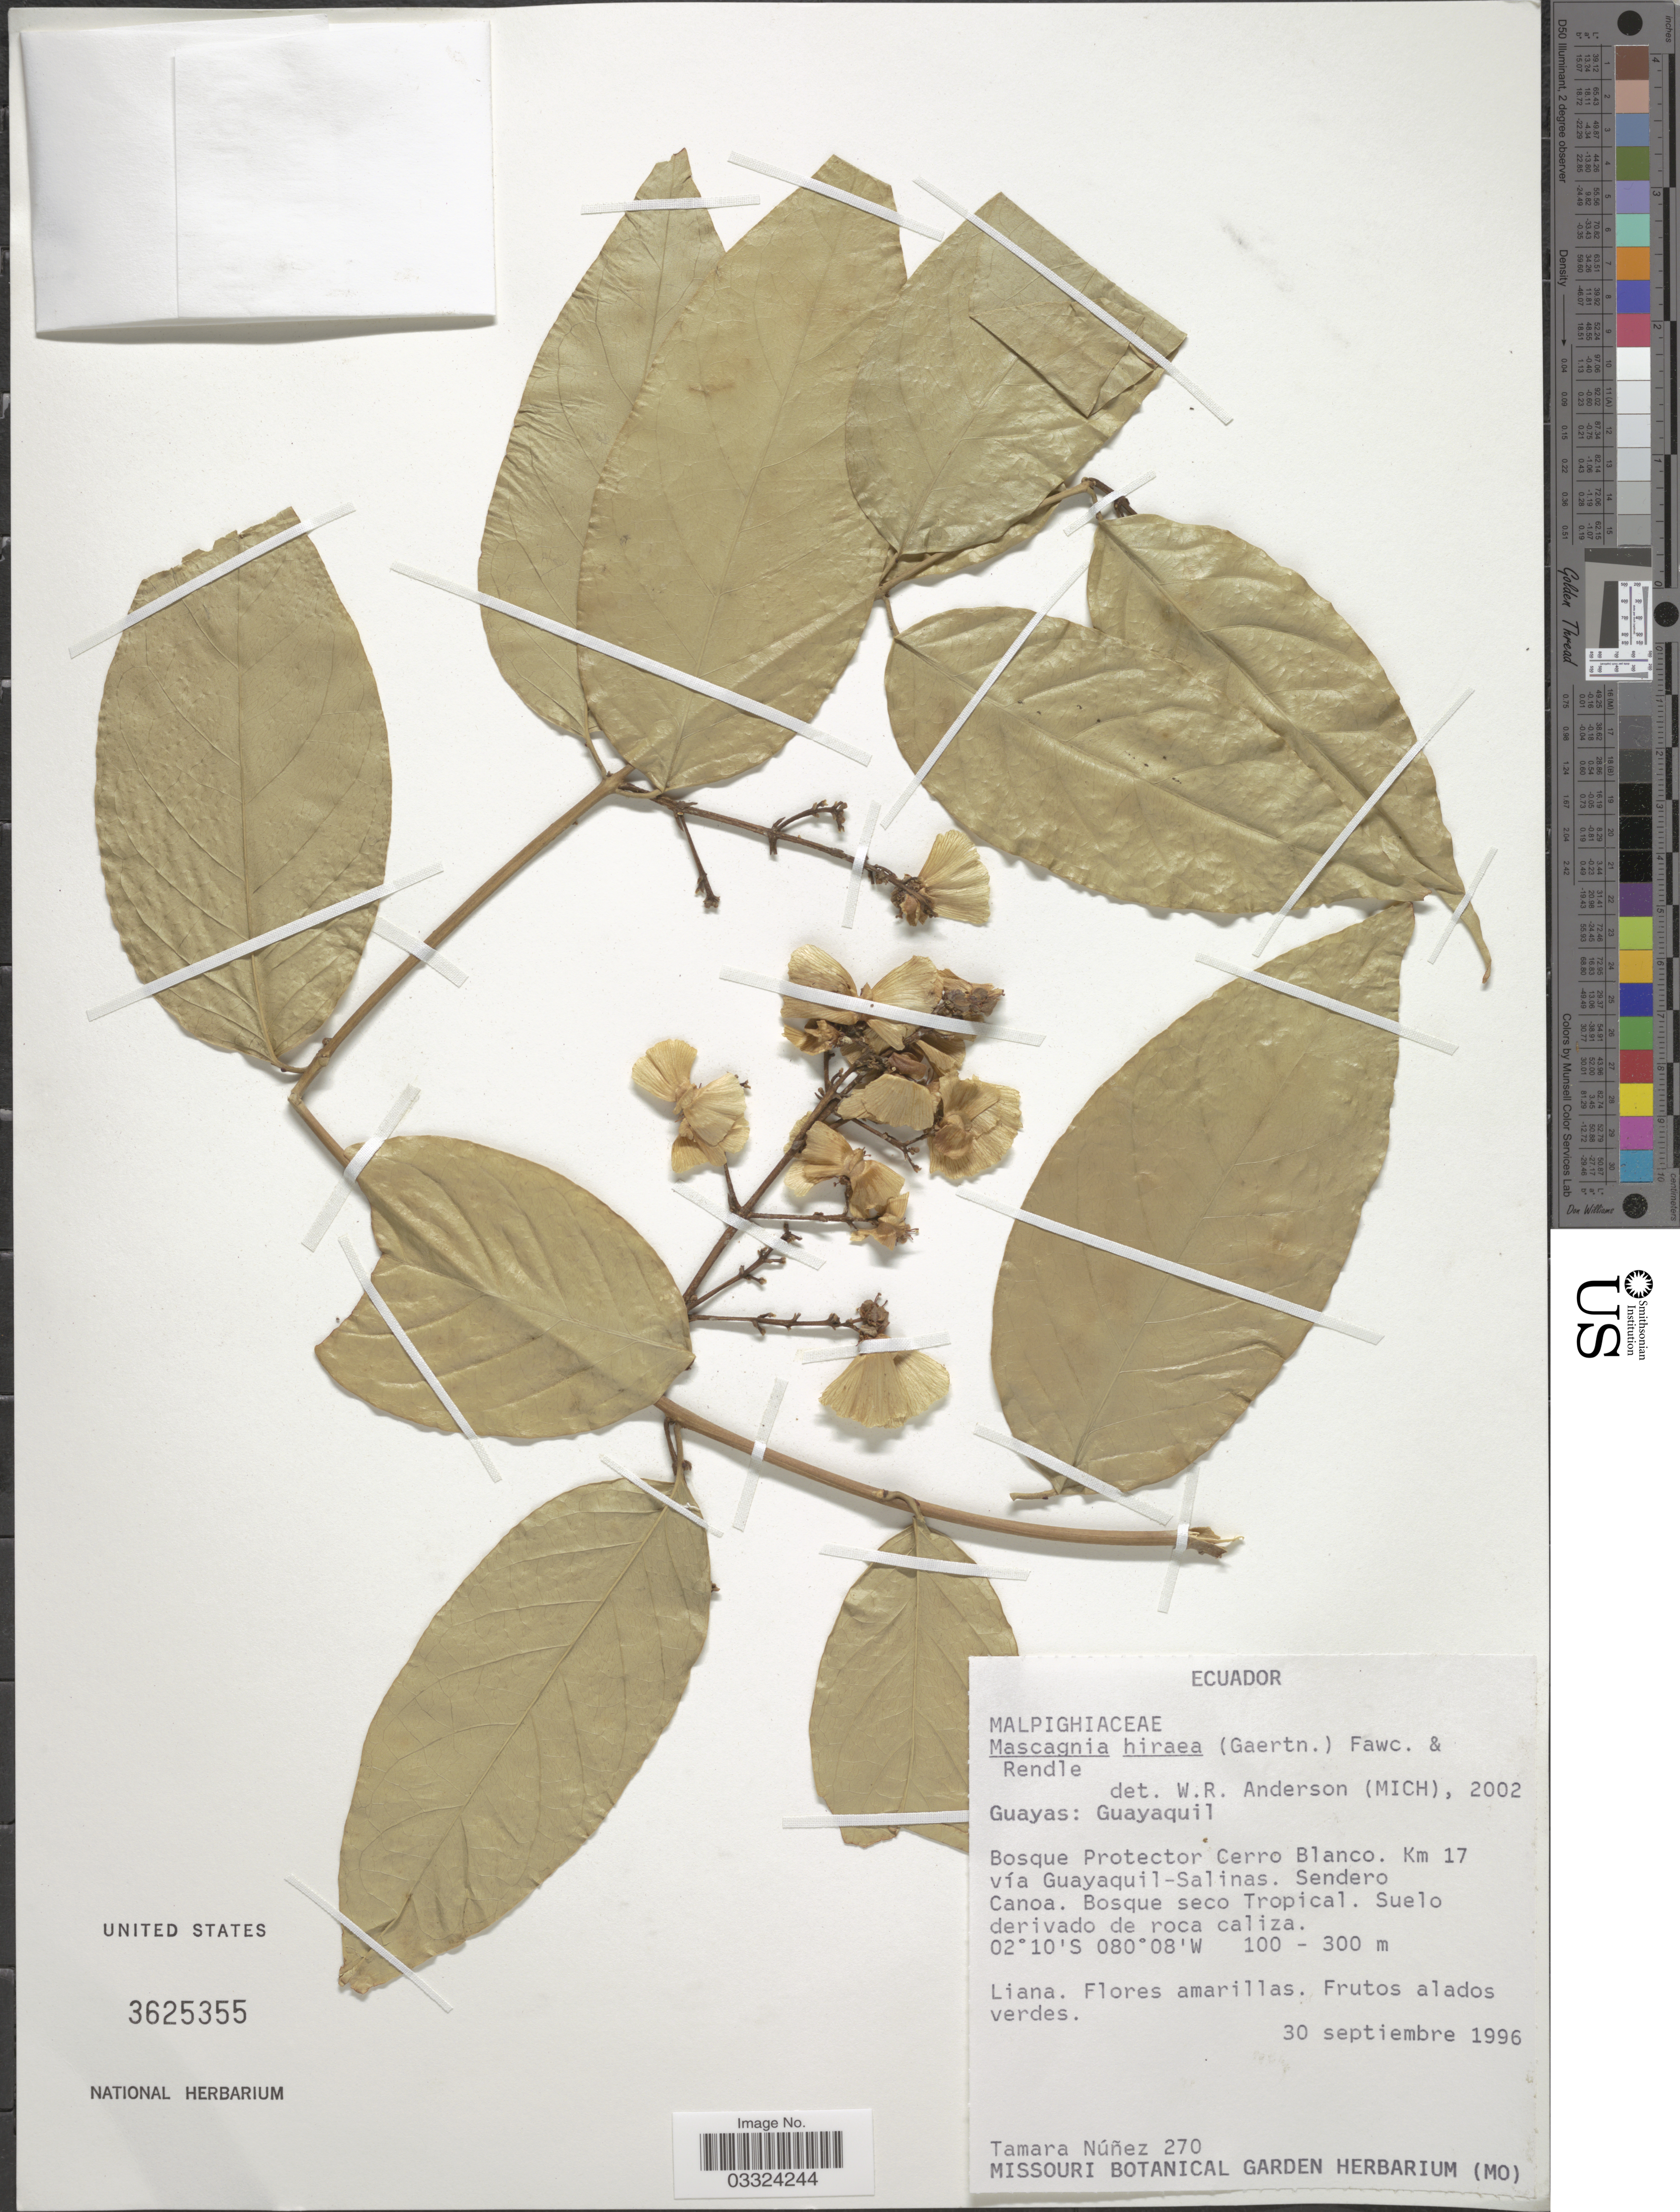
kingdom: Plantae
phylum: Tracheophyta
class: Magnoliopsida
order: Malpighiales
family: Malpighiaceae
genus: Adelphia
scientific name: Adelphia hiraea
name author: (Gaertn.) W.R. Anderson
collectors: T. Núñez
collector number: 270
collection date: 1996-09-30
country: Ecuador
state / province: Guayas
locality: Guayaquil. Bosque Protector Cerro Blanco. Km 17 vía Guayaquil-Salinas. Sendero Canoa. Bosque seco Tropical.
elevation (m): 100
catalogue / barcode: US 3625355